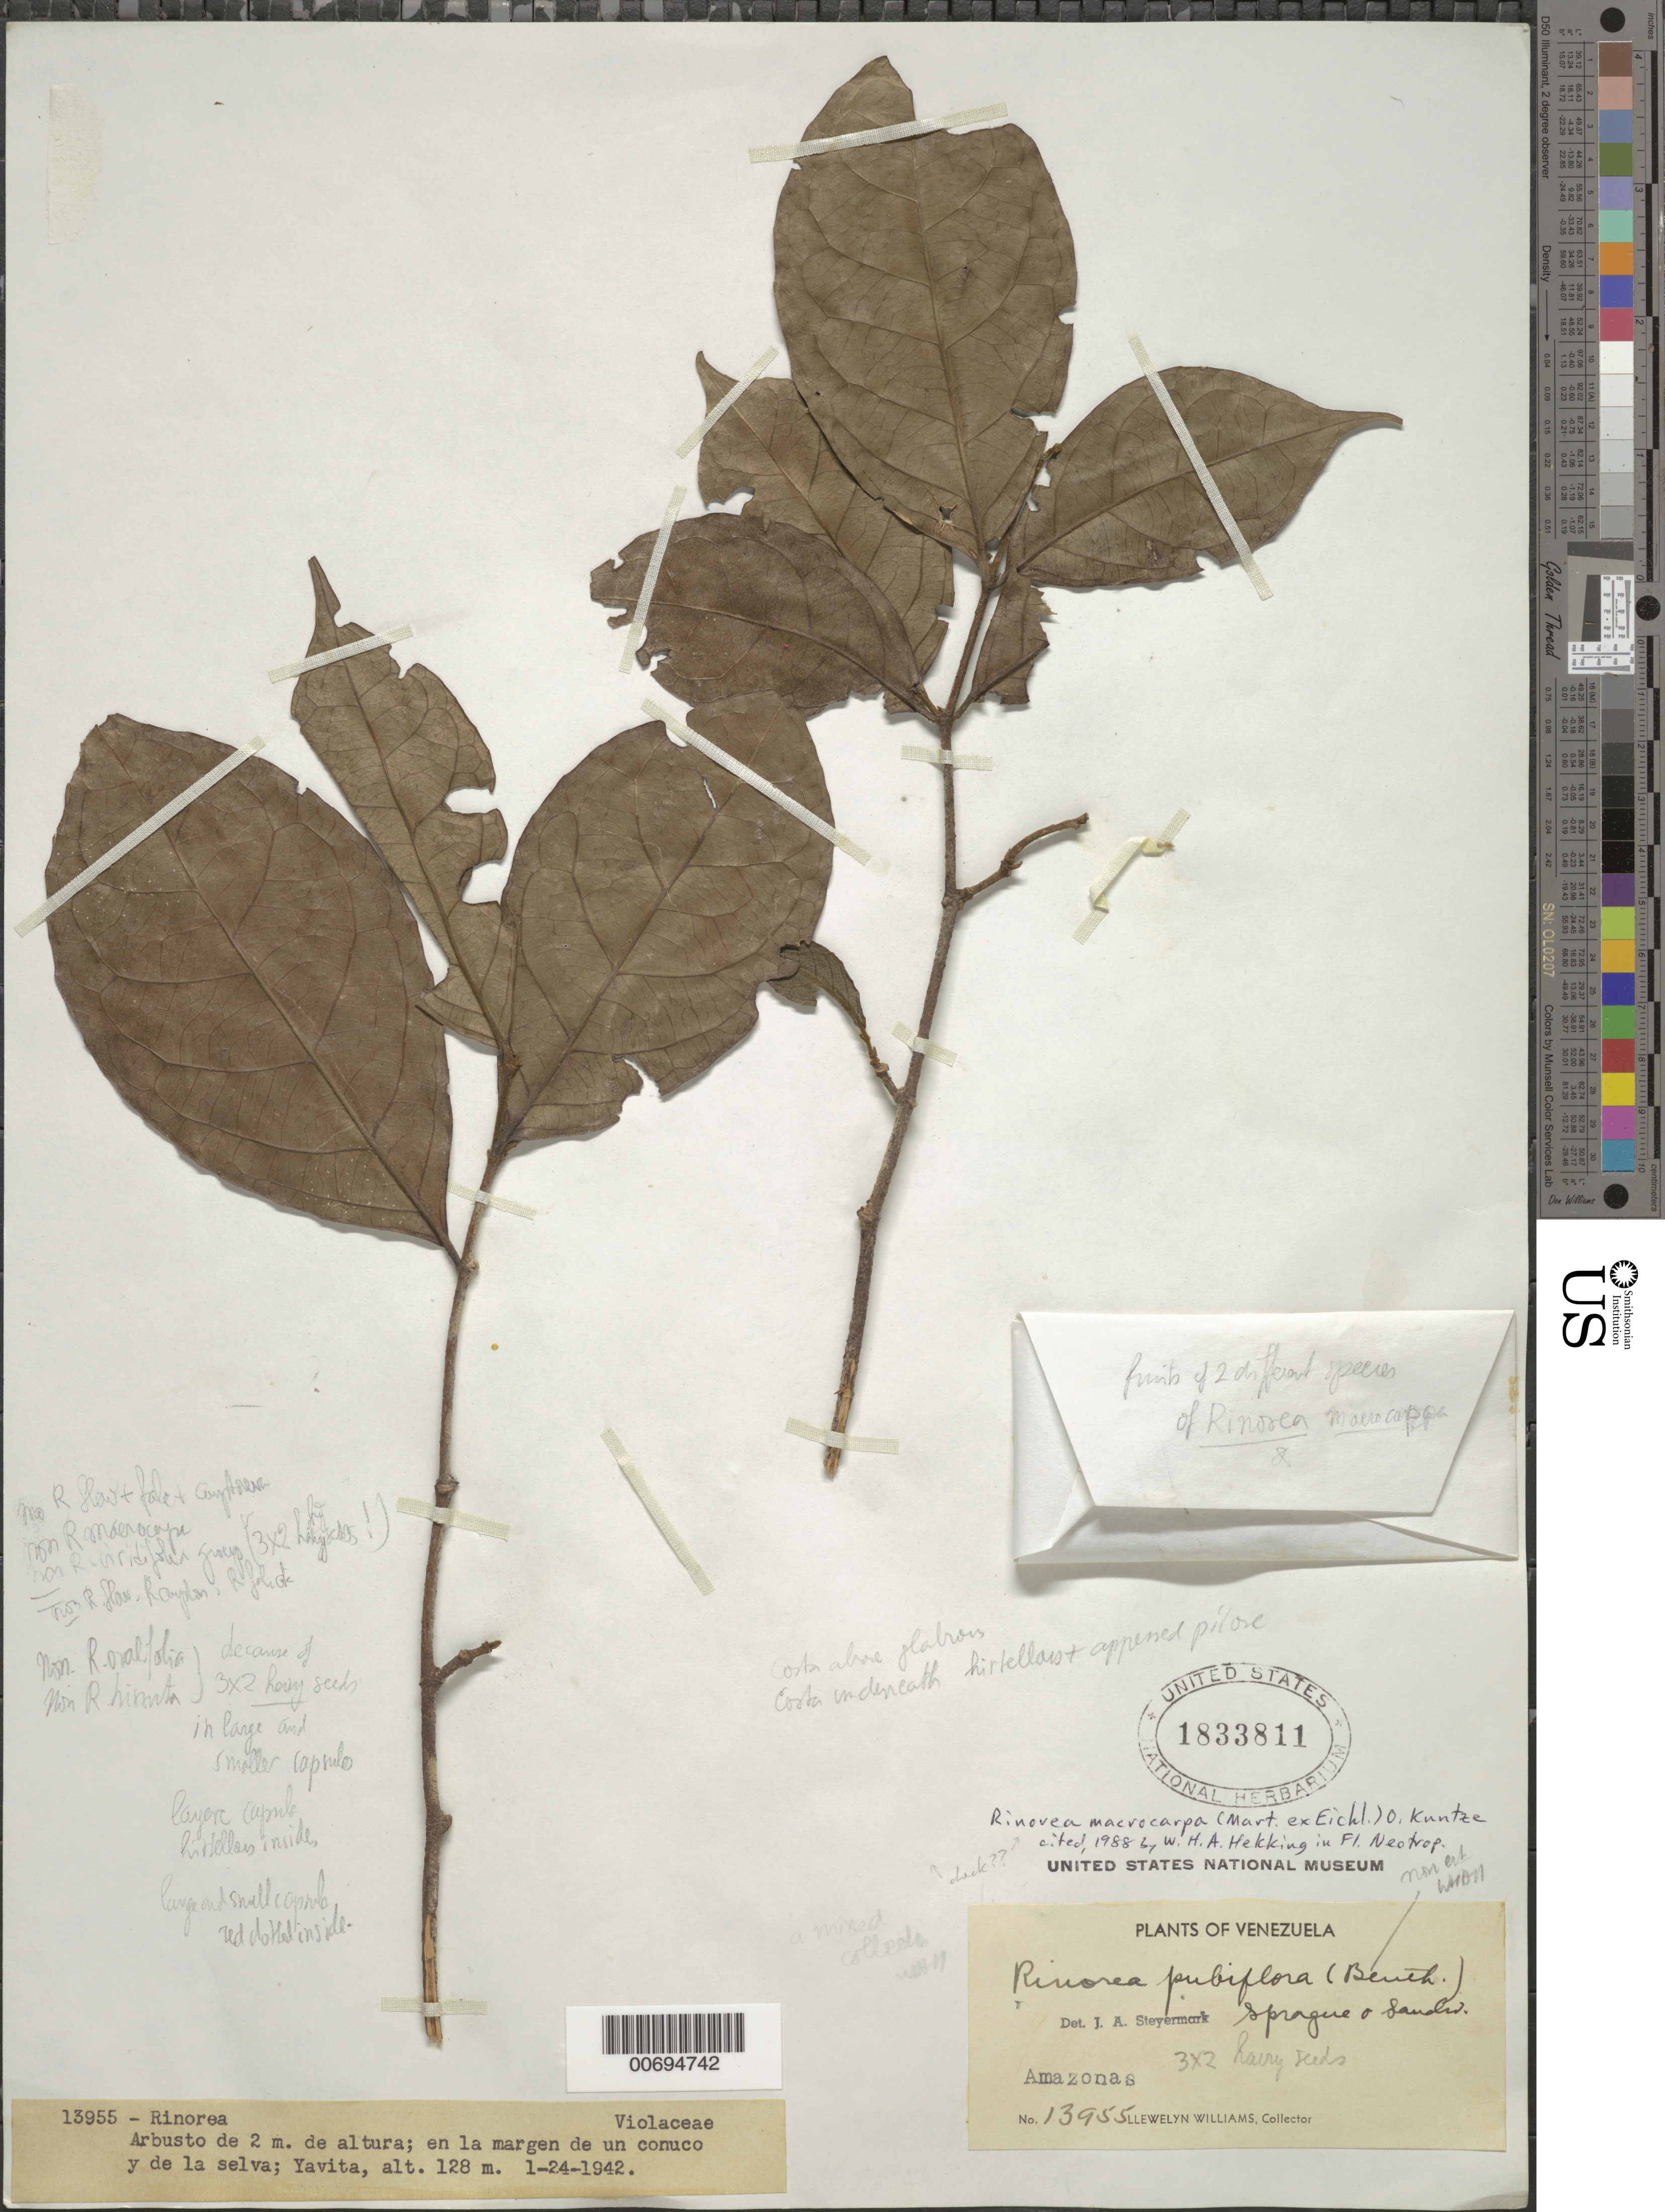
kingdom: Plantae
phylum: Tracheophyta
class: Magnoliopsida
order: Malpighiales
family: Violaceae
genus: Rinorea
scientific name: Rinorea sp.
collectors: Ll. Williams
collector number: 13955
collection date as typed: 24-Jan-42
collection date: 1942-01-24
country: Venezuela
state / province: Amazonas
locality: Yavita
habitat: Margen de un conuco y de la selva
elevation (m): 128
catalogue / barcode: US 1833811